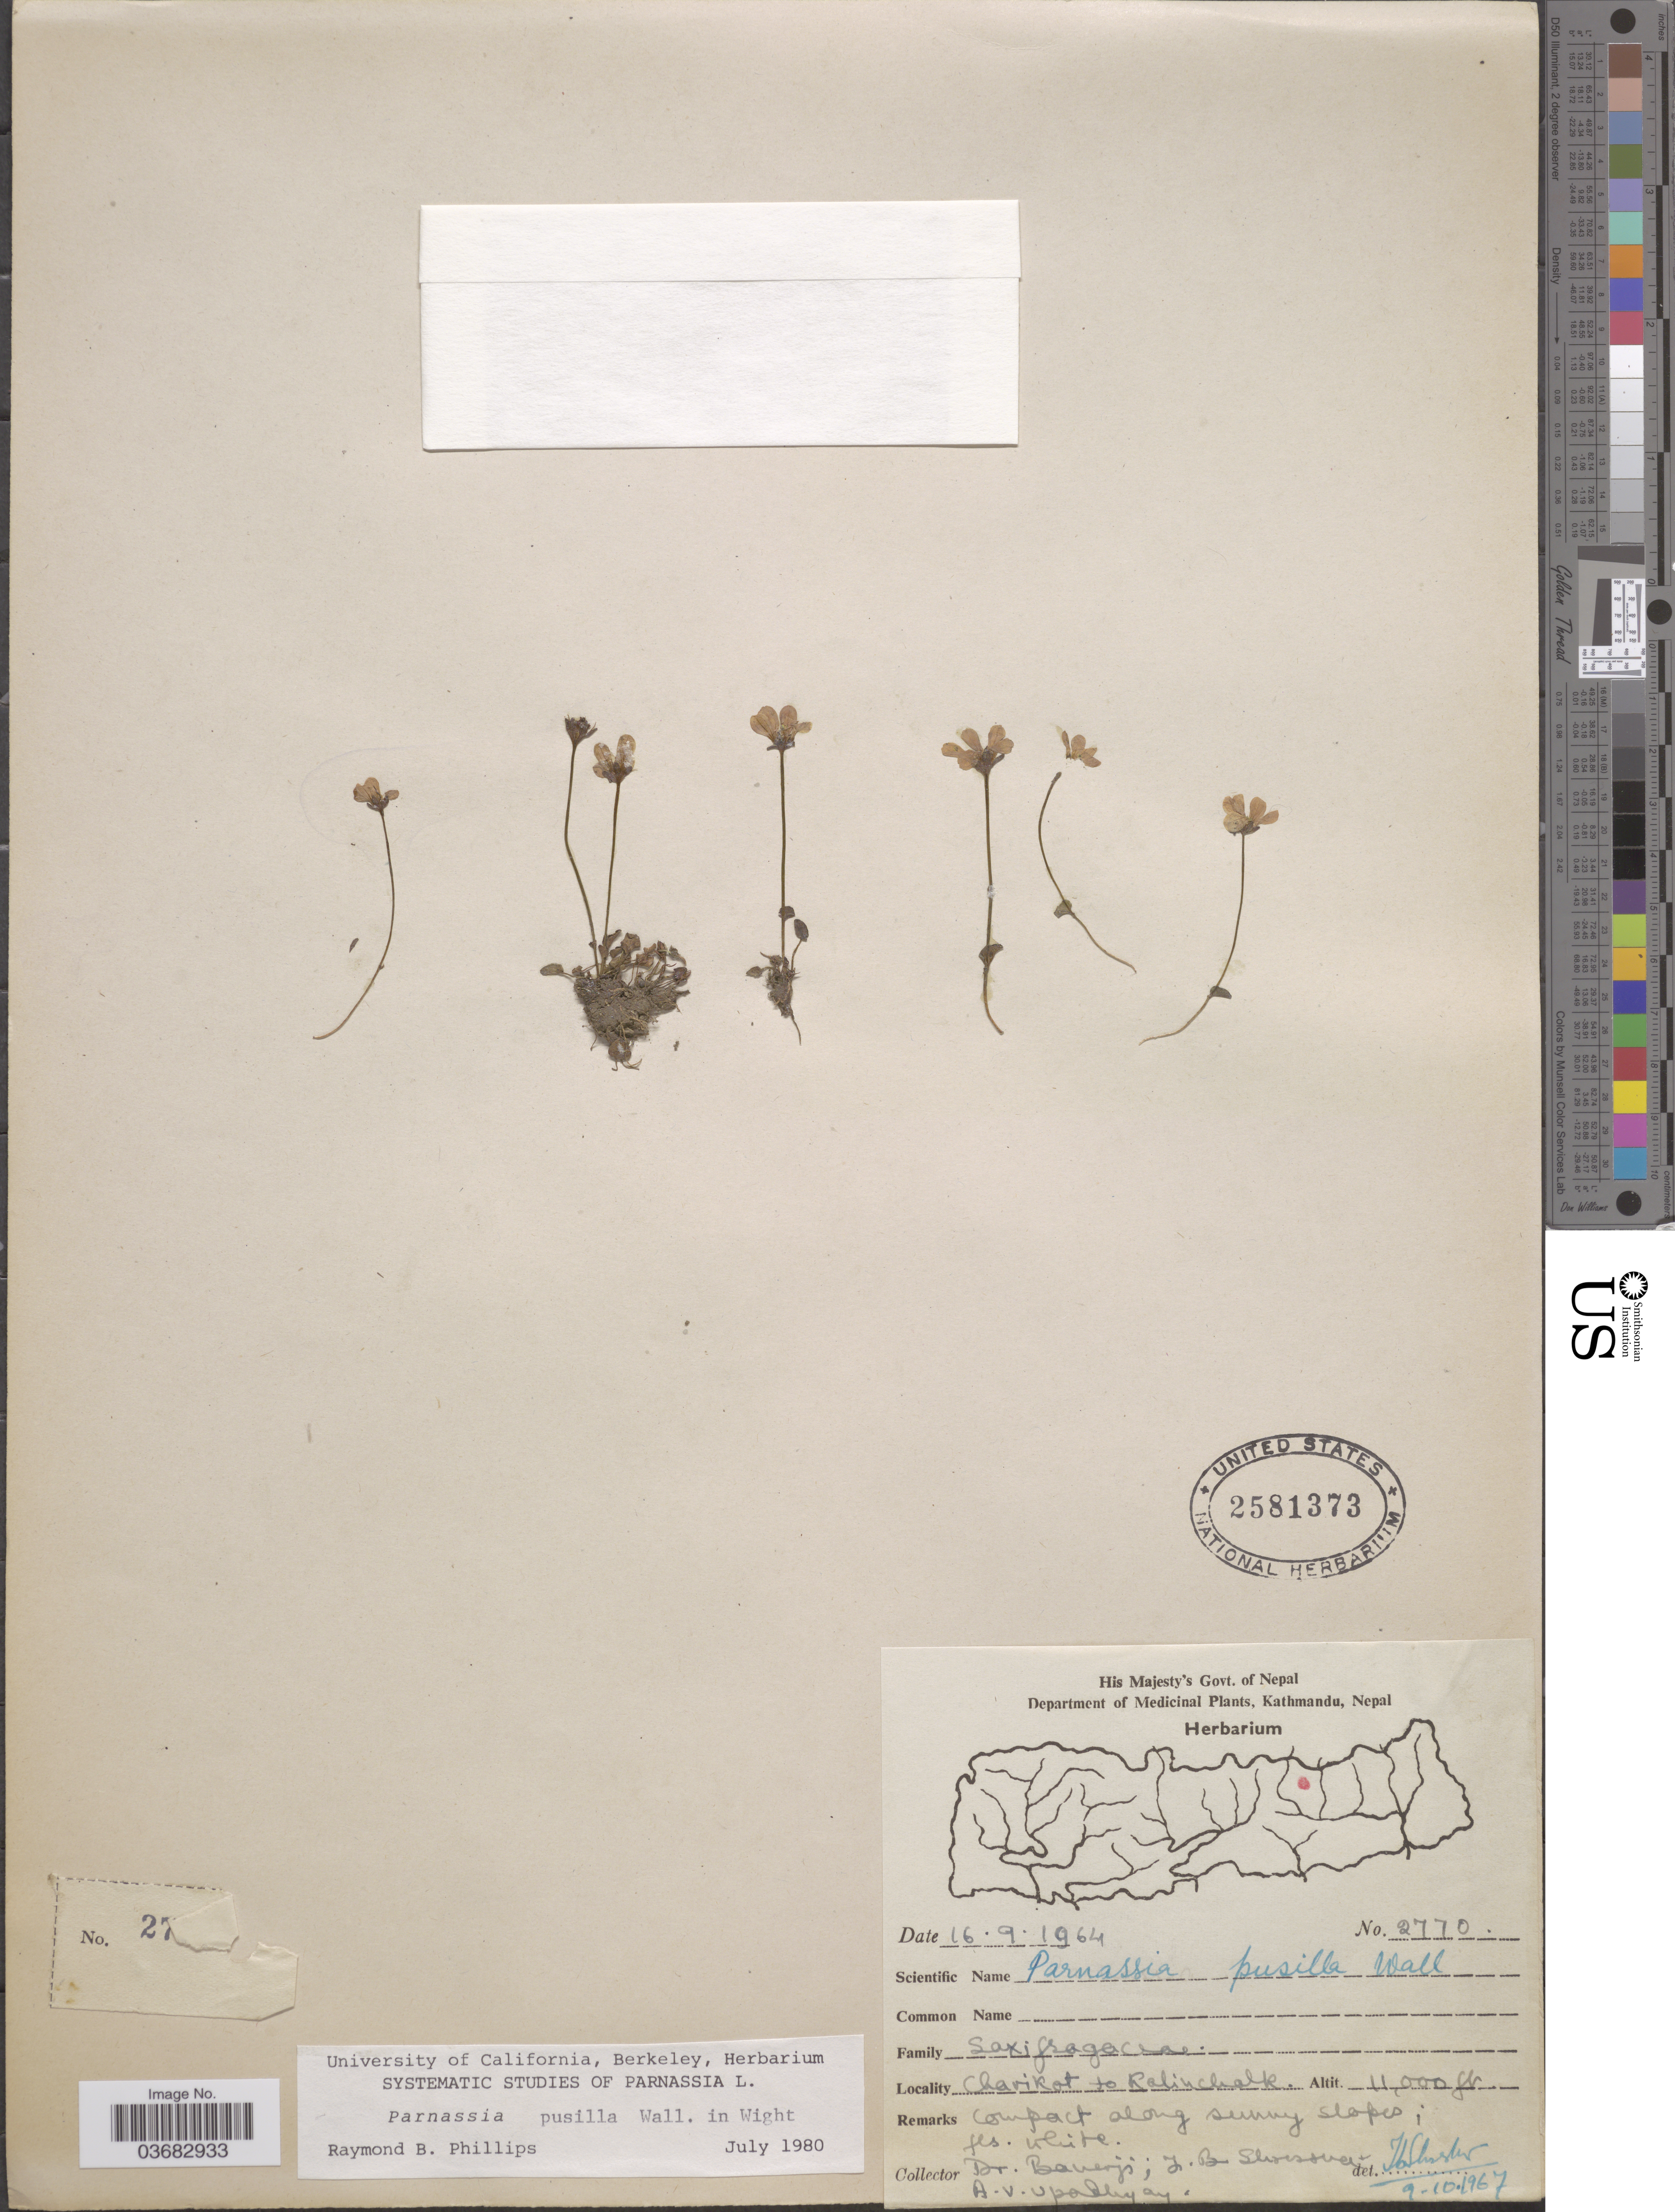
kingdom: Plantae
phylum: Tracheophyta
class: Magnoliopsida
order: Celastrales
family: Parnassiaceae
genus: Parnassia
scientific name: Parnassia pusilla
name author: Wall. ex Arn.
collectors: -. Banerji, T. B. Shrestha & A. Upadhaya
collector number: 2770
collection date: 1964-09-16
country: Nepal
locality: Charikot to Kalinchalk.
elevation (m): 3353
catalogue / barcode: US 2581373